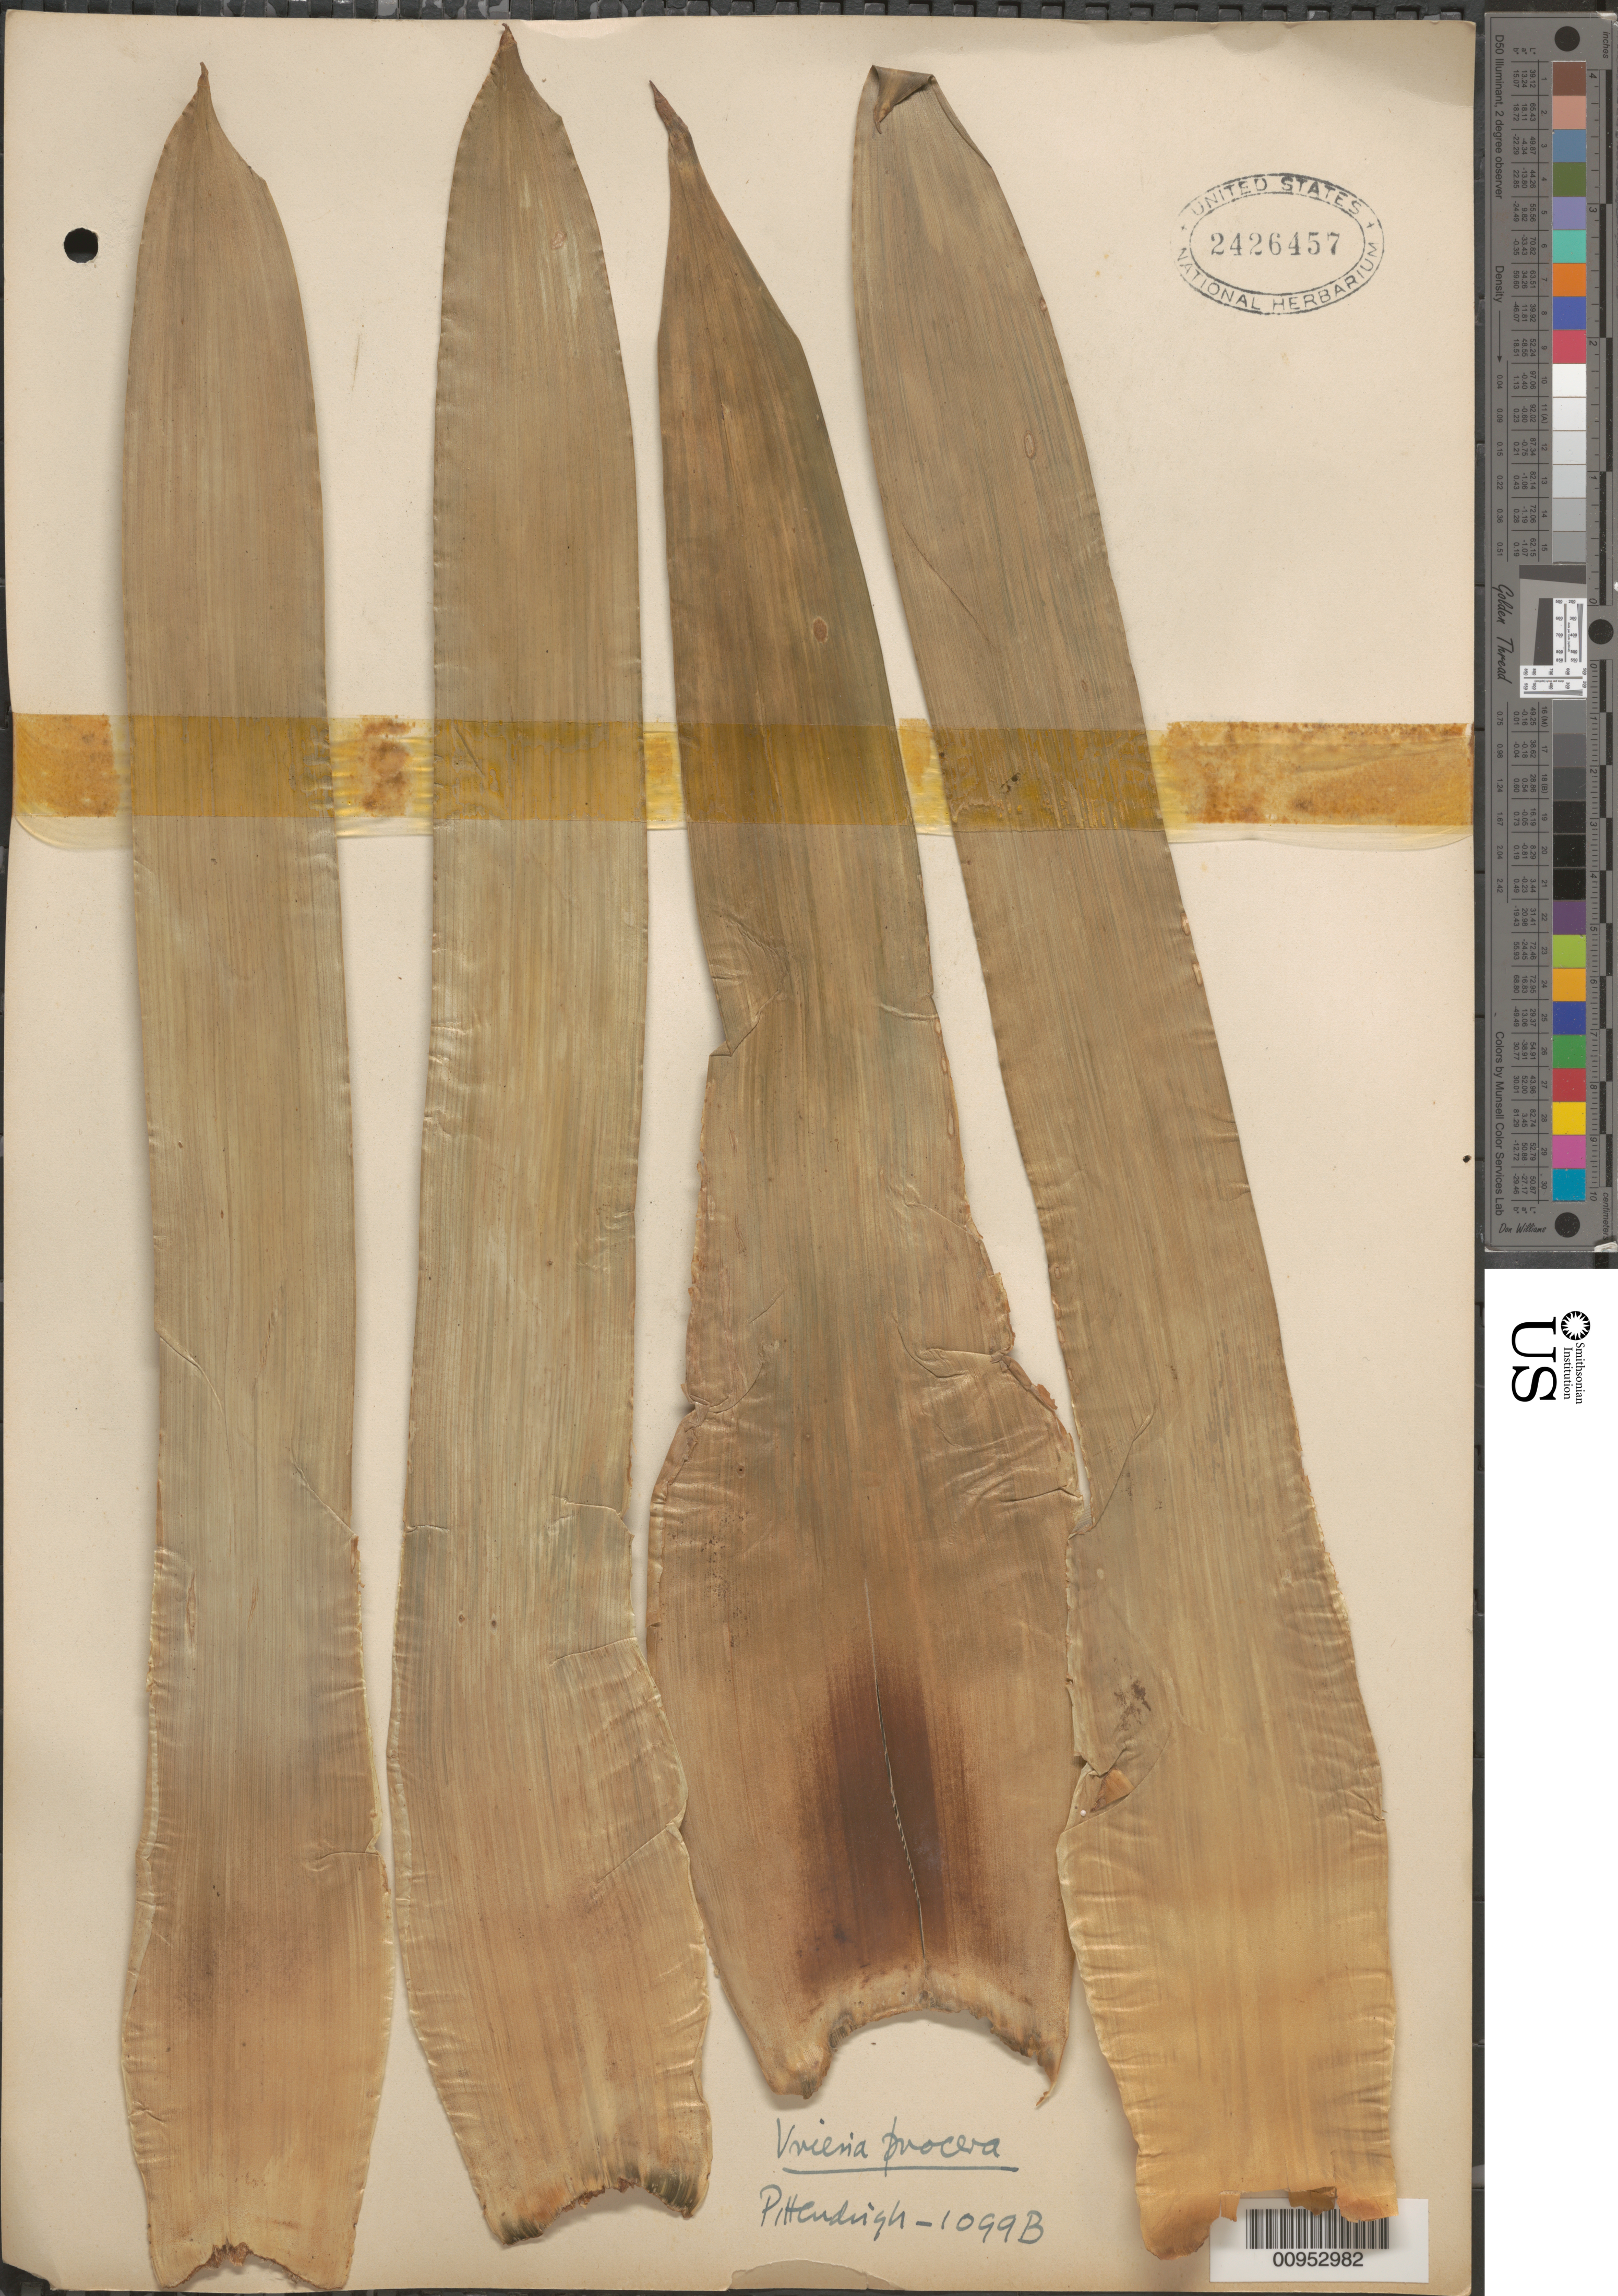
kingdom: Plantae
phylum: Tracheophyta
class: Liliopsida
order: Poales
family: Bromeliaceae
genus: Vriesea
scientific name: Vriesea procera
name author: (Mart. ex Schult. & Schult. f.) Wittm.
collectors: C. S. Pittendrigh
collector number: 1099B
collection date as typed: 1944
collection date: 1944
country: Trinidad and Tobago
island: Trinidad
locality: Tamana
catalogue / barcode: US 2426457